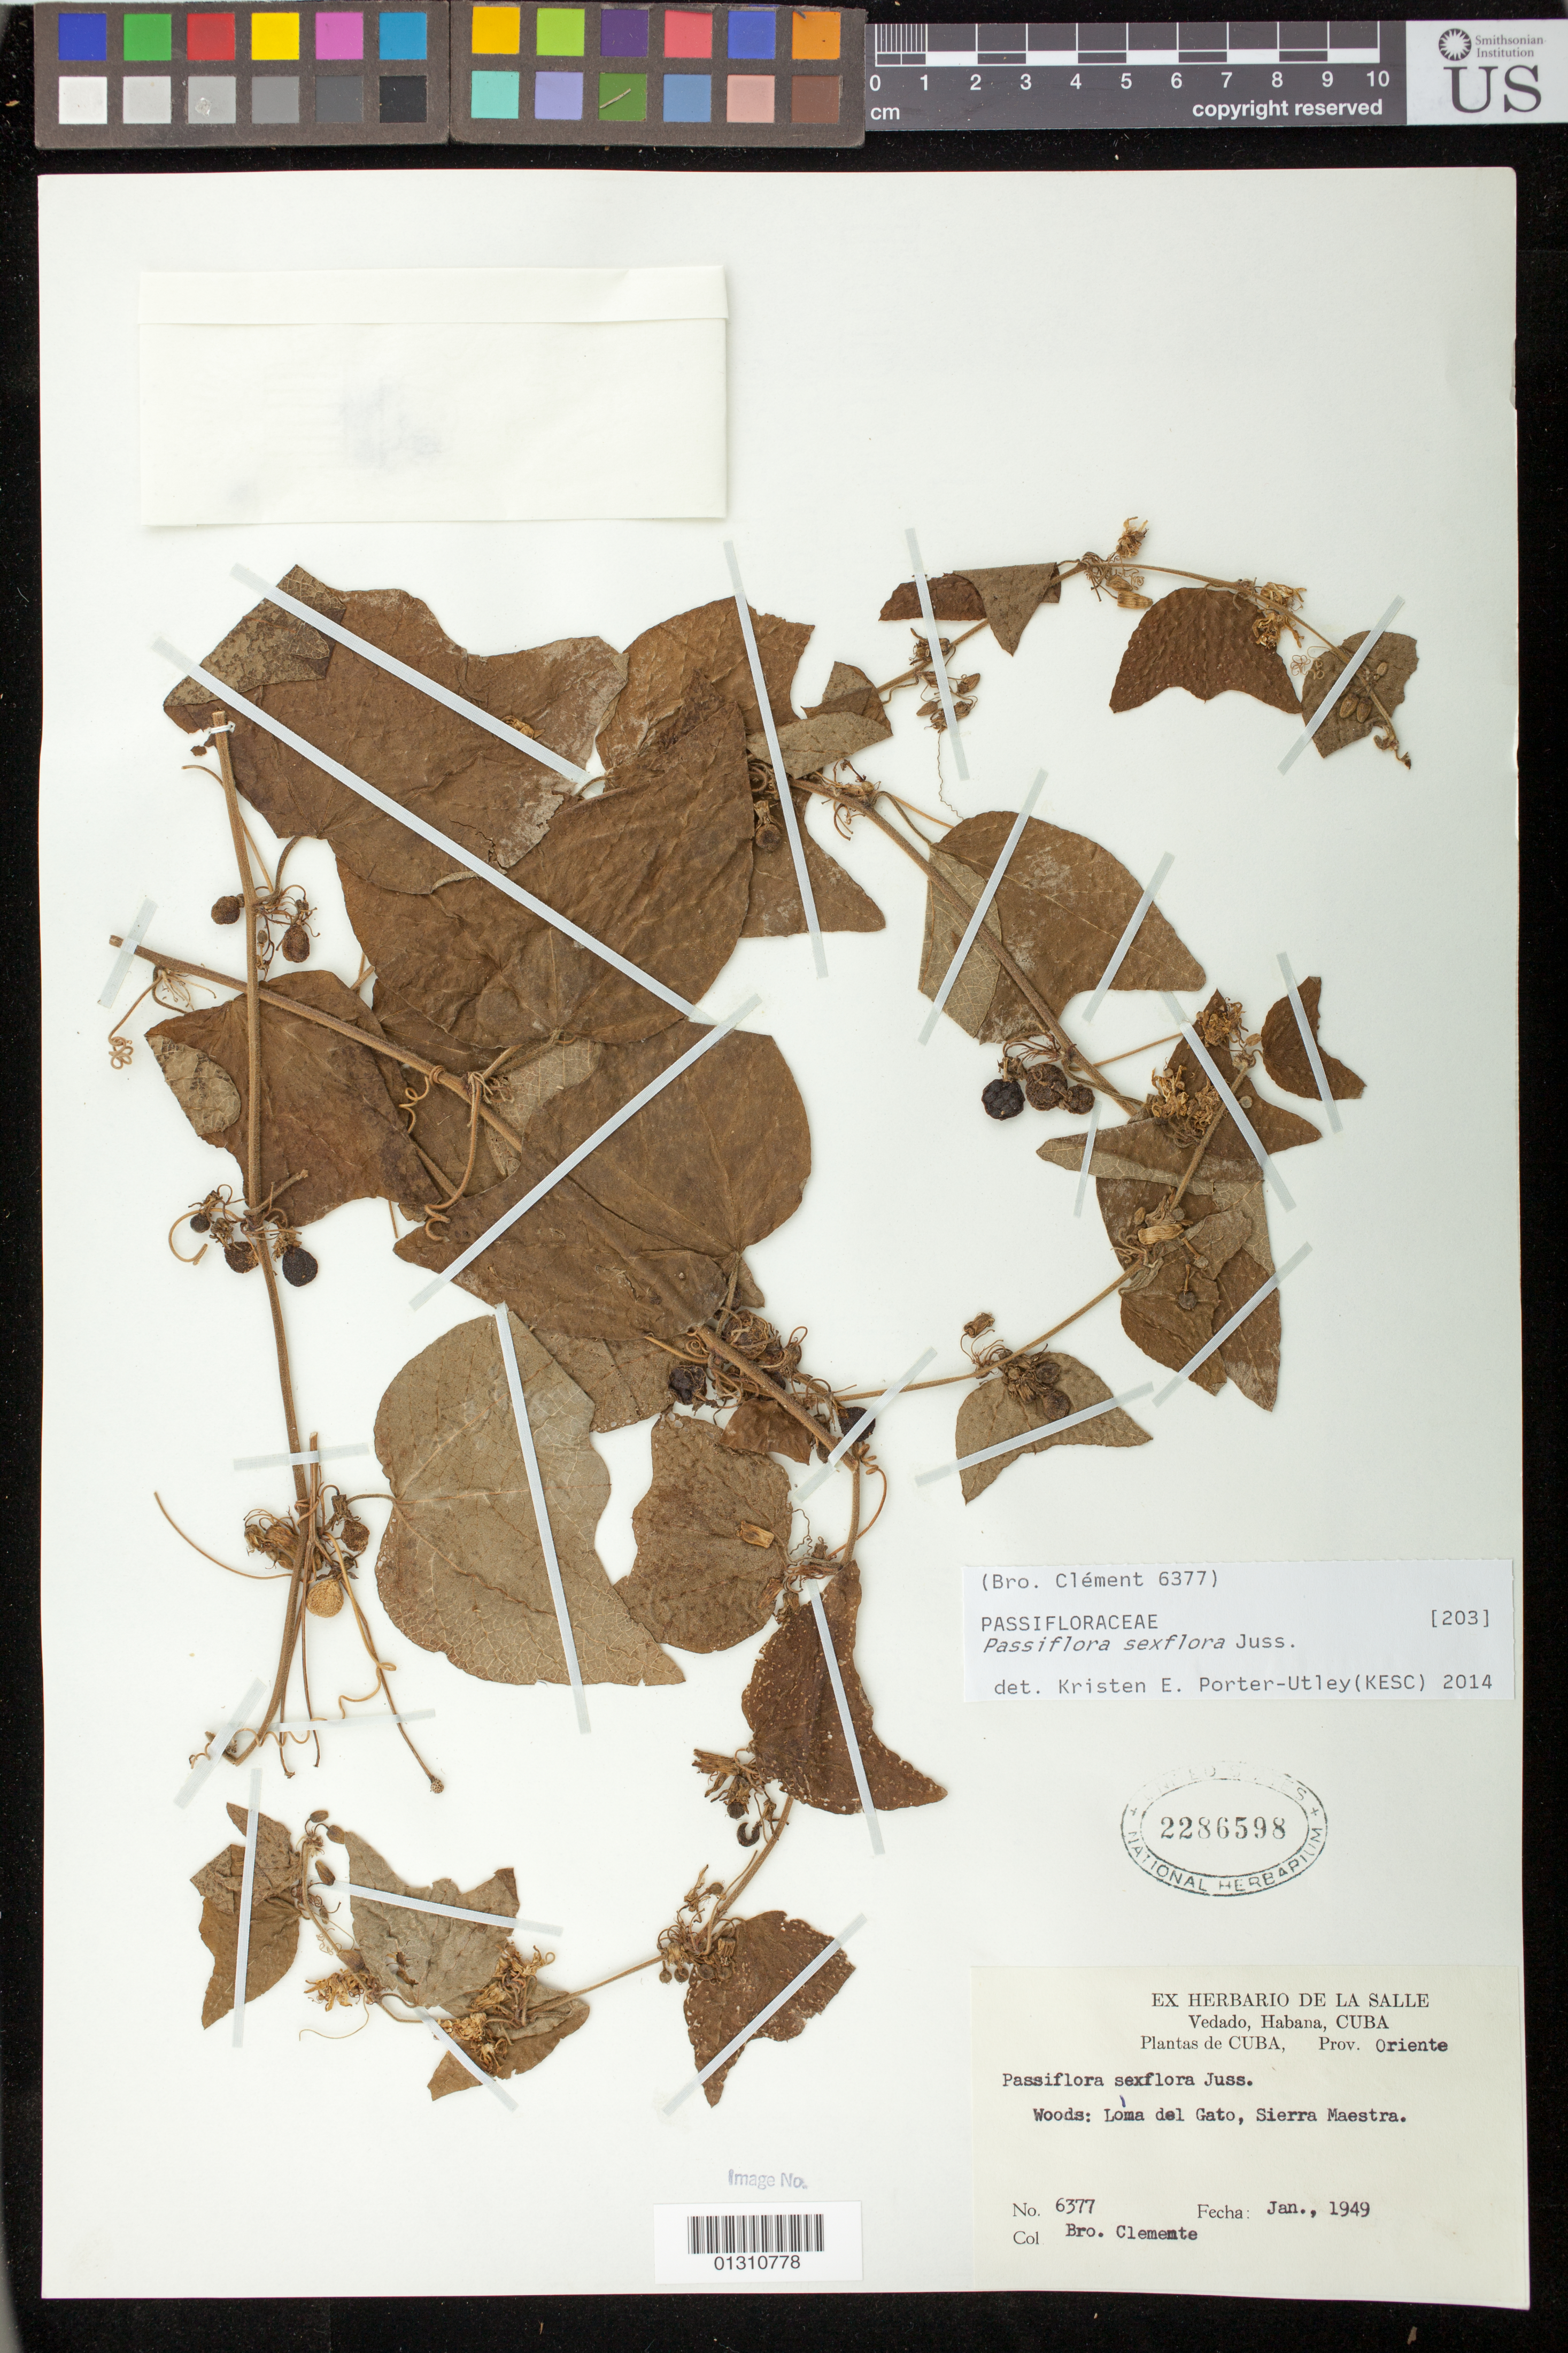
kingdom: Plantae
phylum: Tracheophyta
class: Magnoliopsida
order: Malpighiales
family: Passifloraceae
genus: Passiflora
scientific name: Passiflora sexflora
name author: Juss.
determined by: Porter-Utley, Kristen E.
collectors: Bro. Clemente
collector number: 6377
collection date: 1949-01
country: Cuba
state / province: Oriente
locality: Loma del Gato, Sierra Maestra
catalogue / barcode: US 2286598